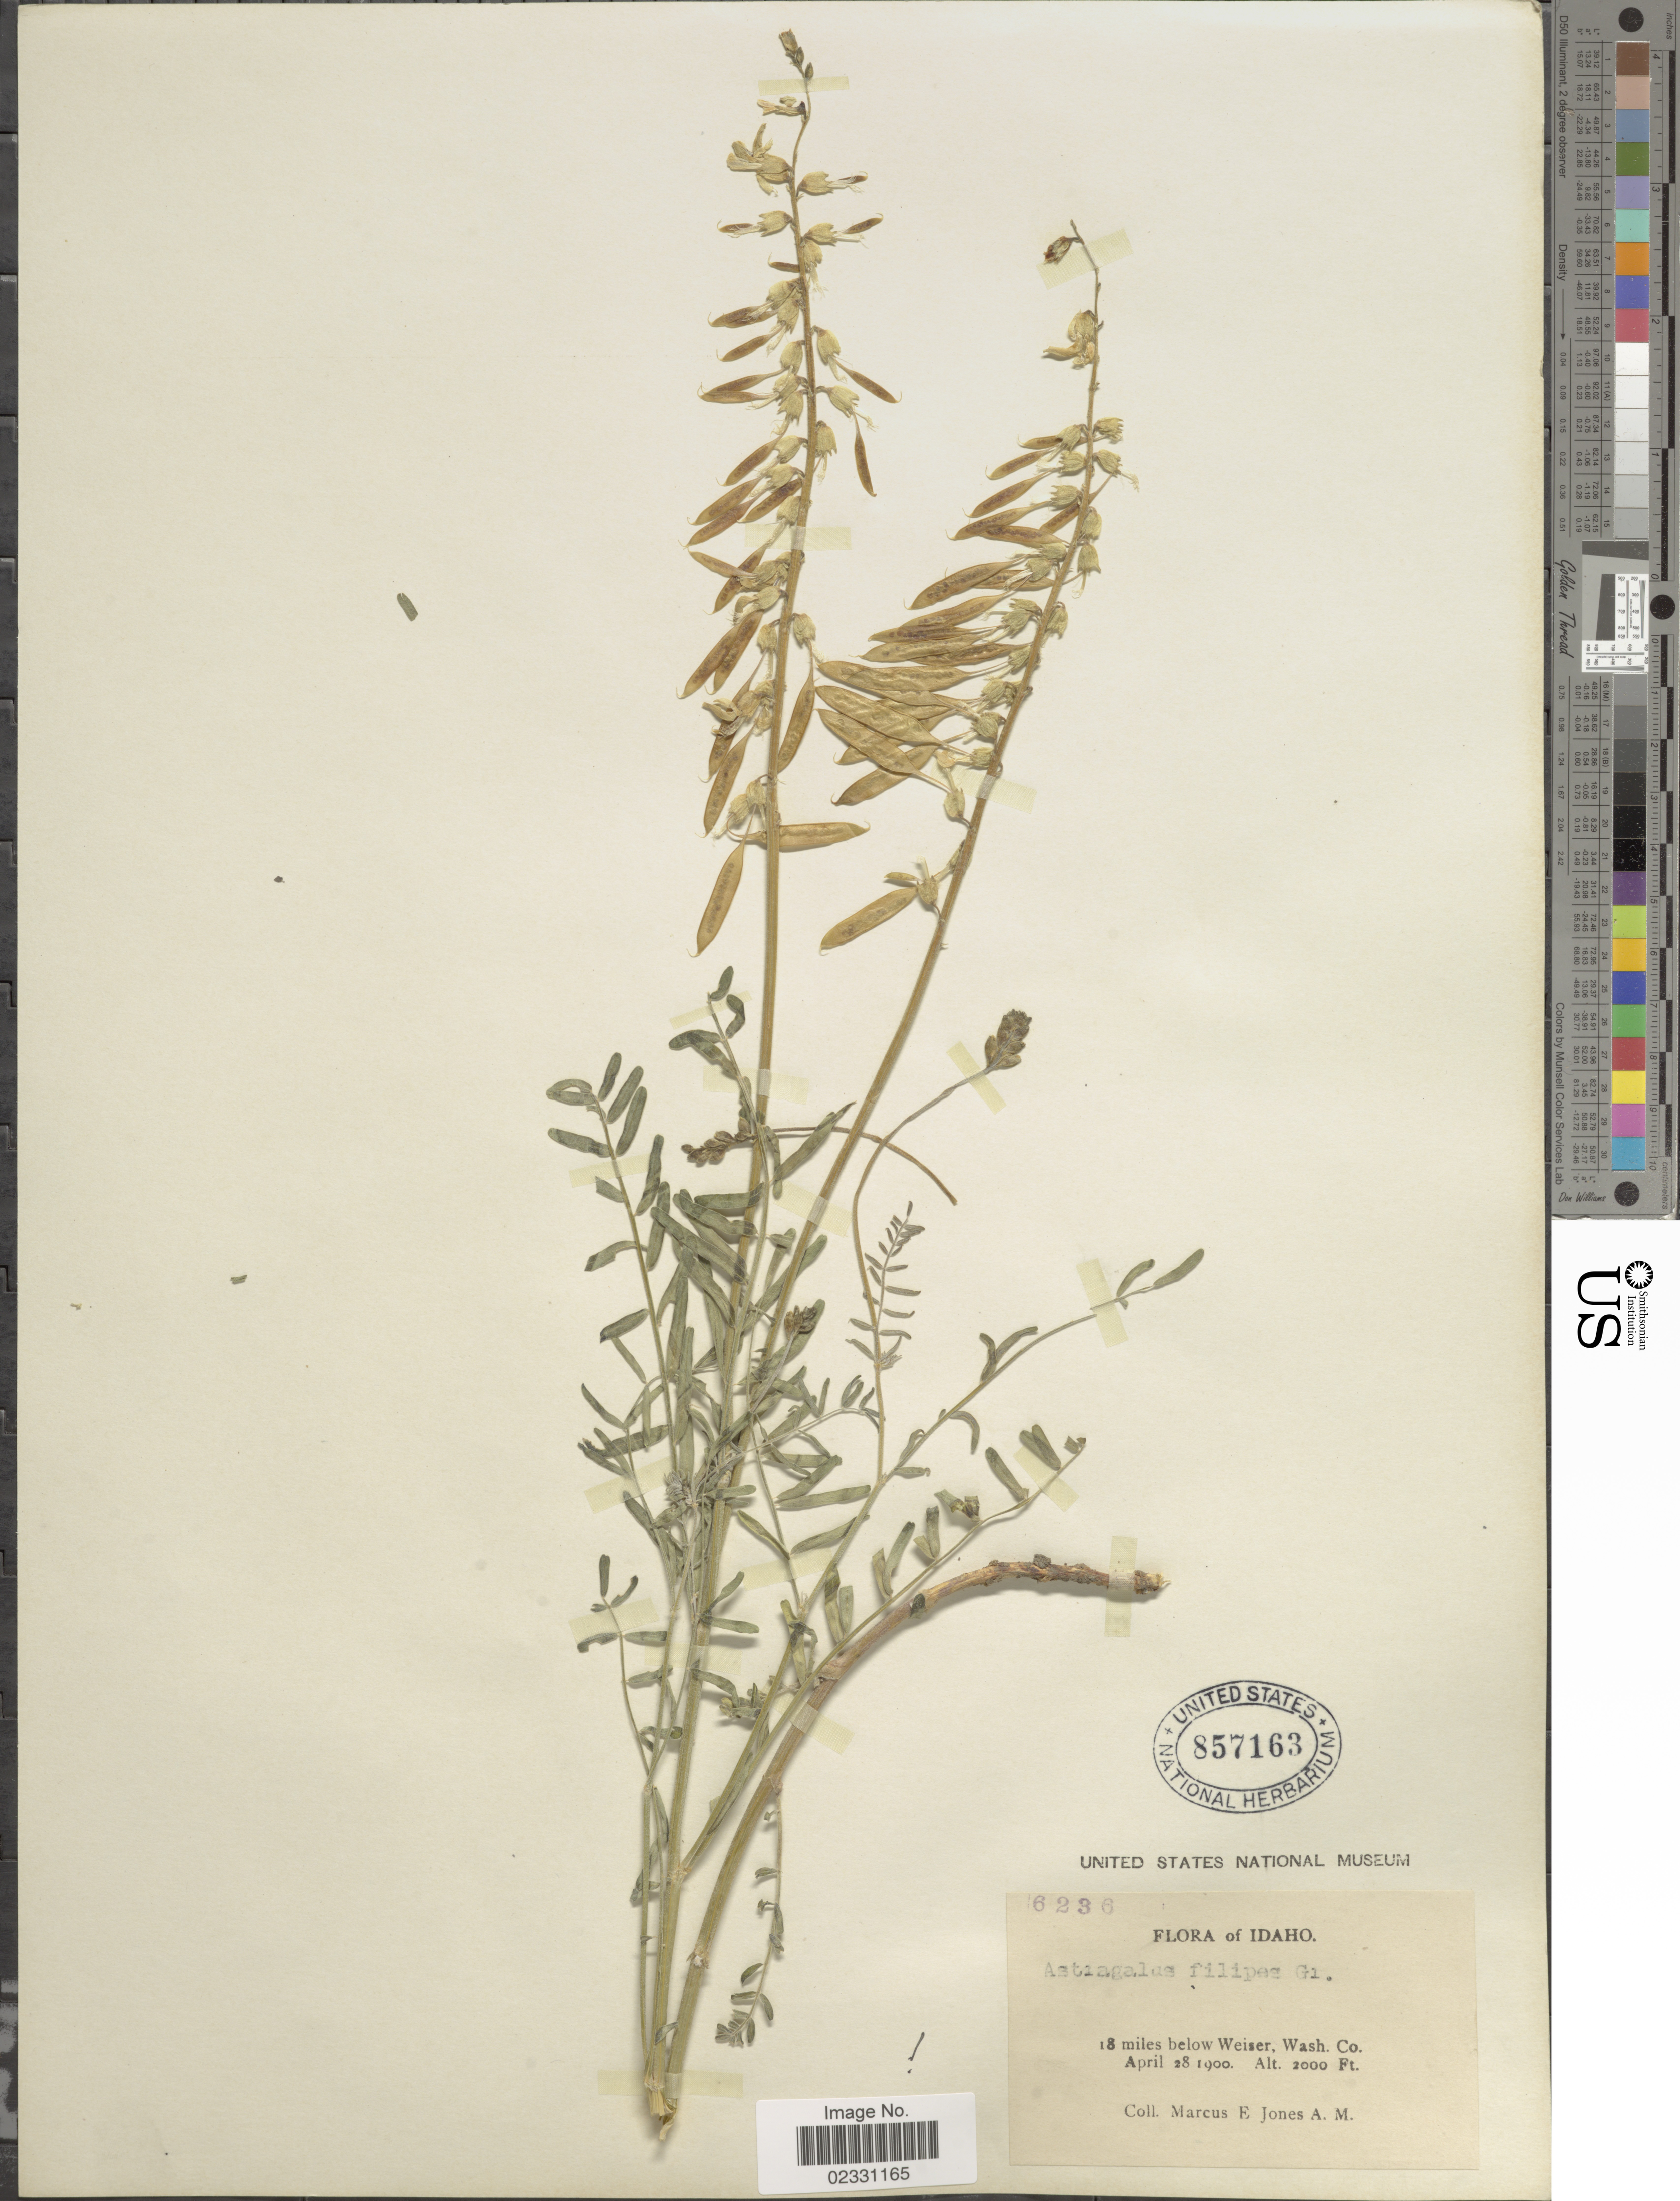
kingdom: Plantae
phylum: Tracheophyta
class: Magnoliopsida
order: Fabales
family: Fabaceae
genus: Astragalus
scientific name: Astragalus filipes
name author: A. Gray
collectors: M. E. Jones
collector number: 6236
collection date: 1900-04-28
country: United States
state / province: Idaho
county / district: Washington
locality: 18 miles below Weiser, Wash. Co.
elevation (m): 610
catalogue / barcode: US 857163